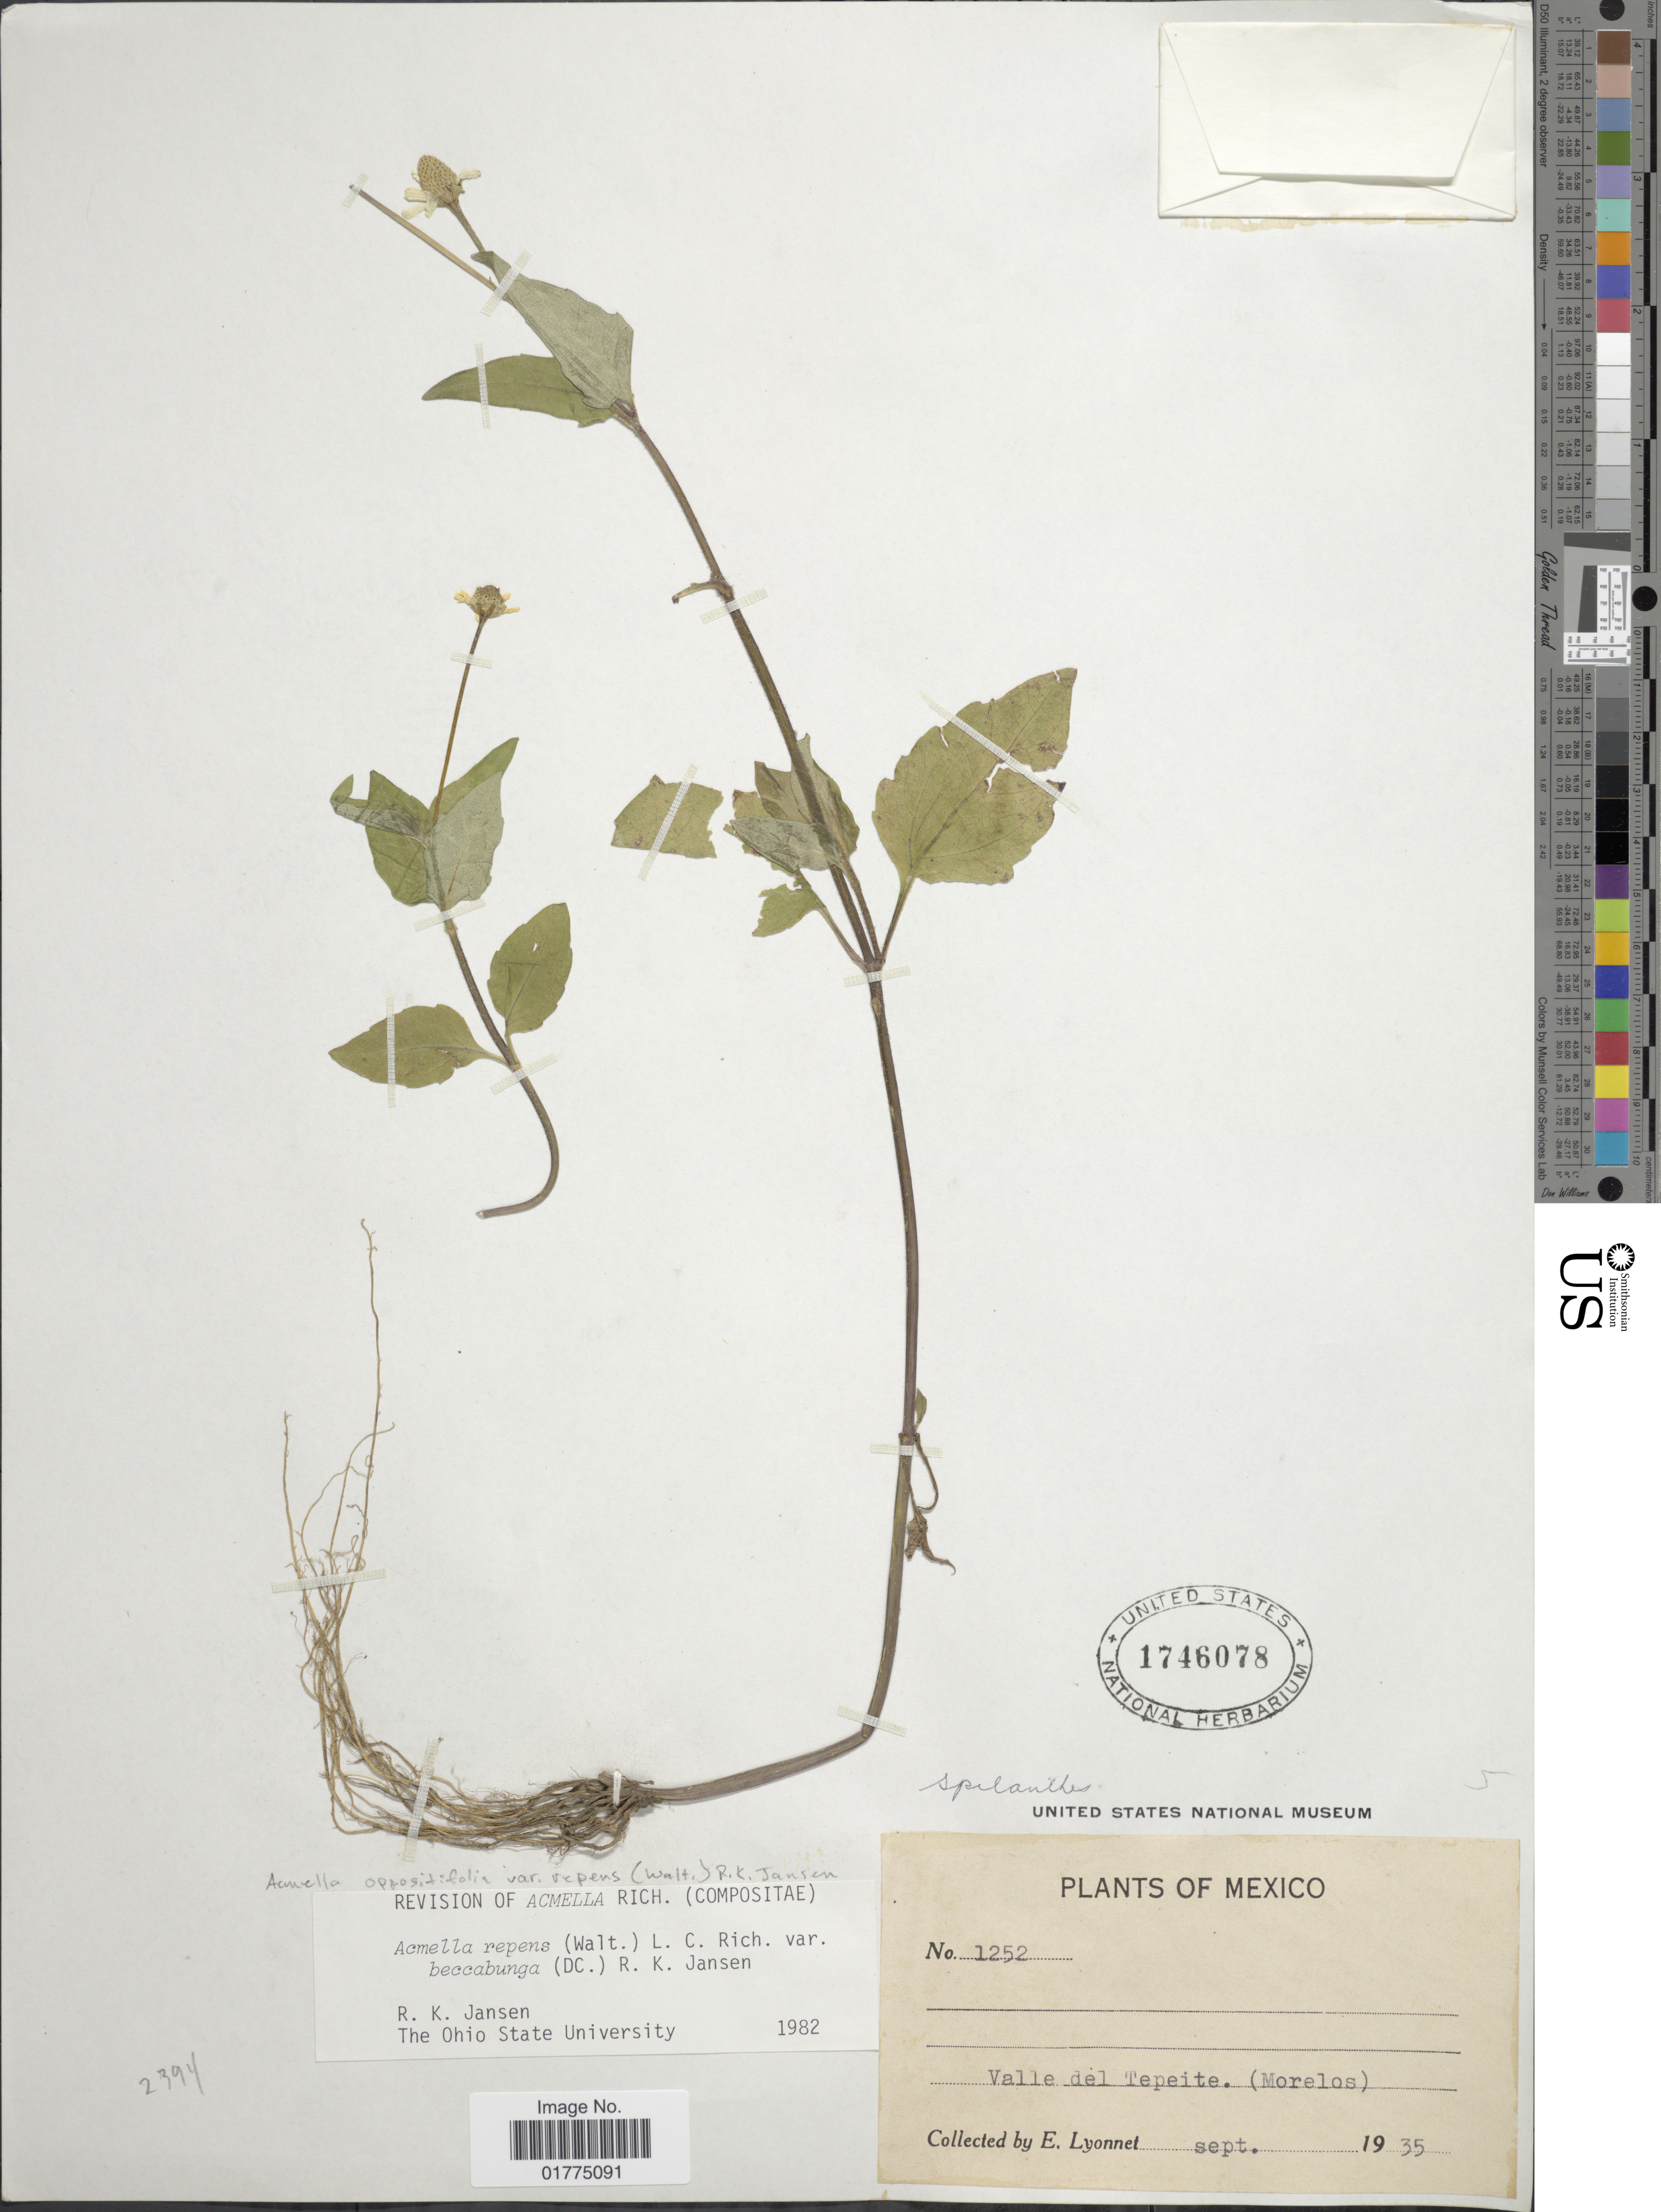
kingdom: Plantae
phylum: Tracheophyta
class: Magnoliopsida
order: Asterales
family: Asteraceae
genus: Acmella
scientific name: Acmella repens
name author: (Walter) Rich.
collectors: E. Lyonnet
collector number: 1252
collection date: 1935-09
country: Mexico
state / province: Morelos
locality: Mexico. Valle del Tepeite. (Morelos)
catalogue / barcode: US 1746078